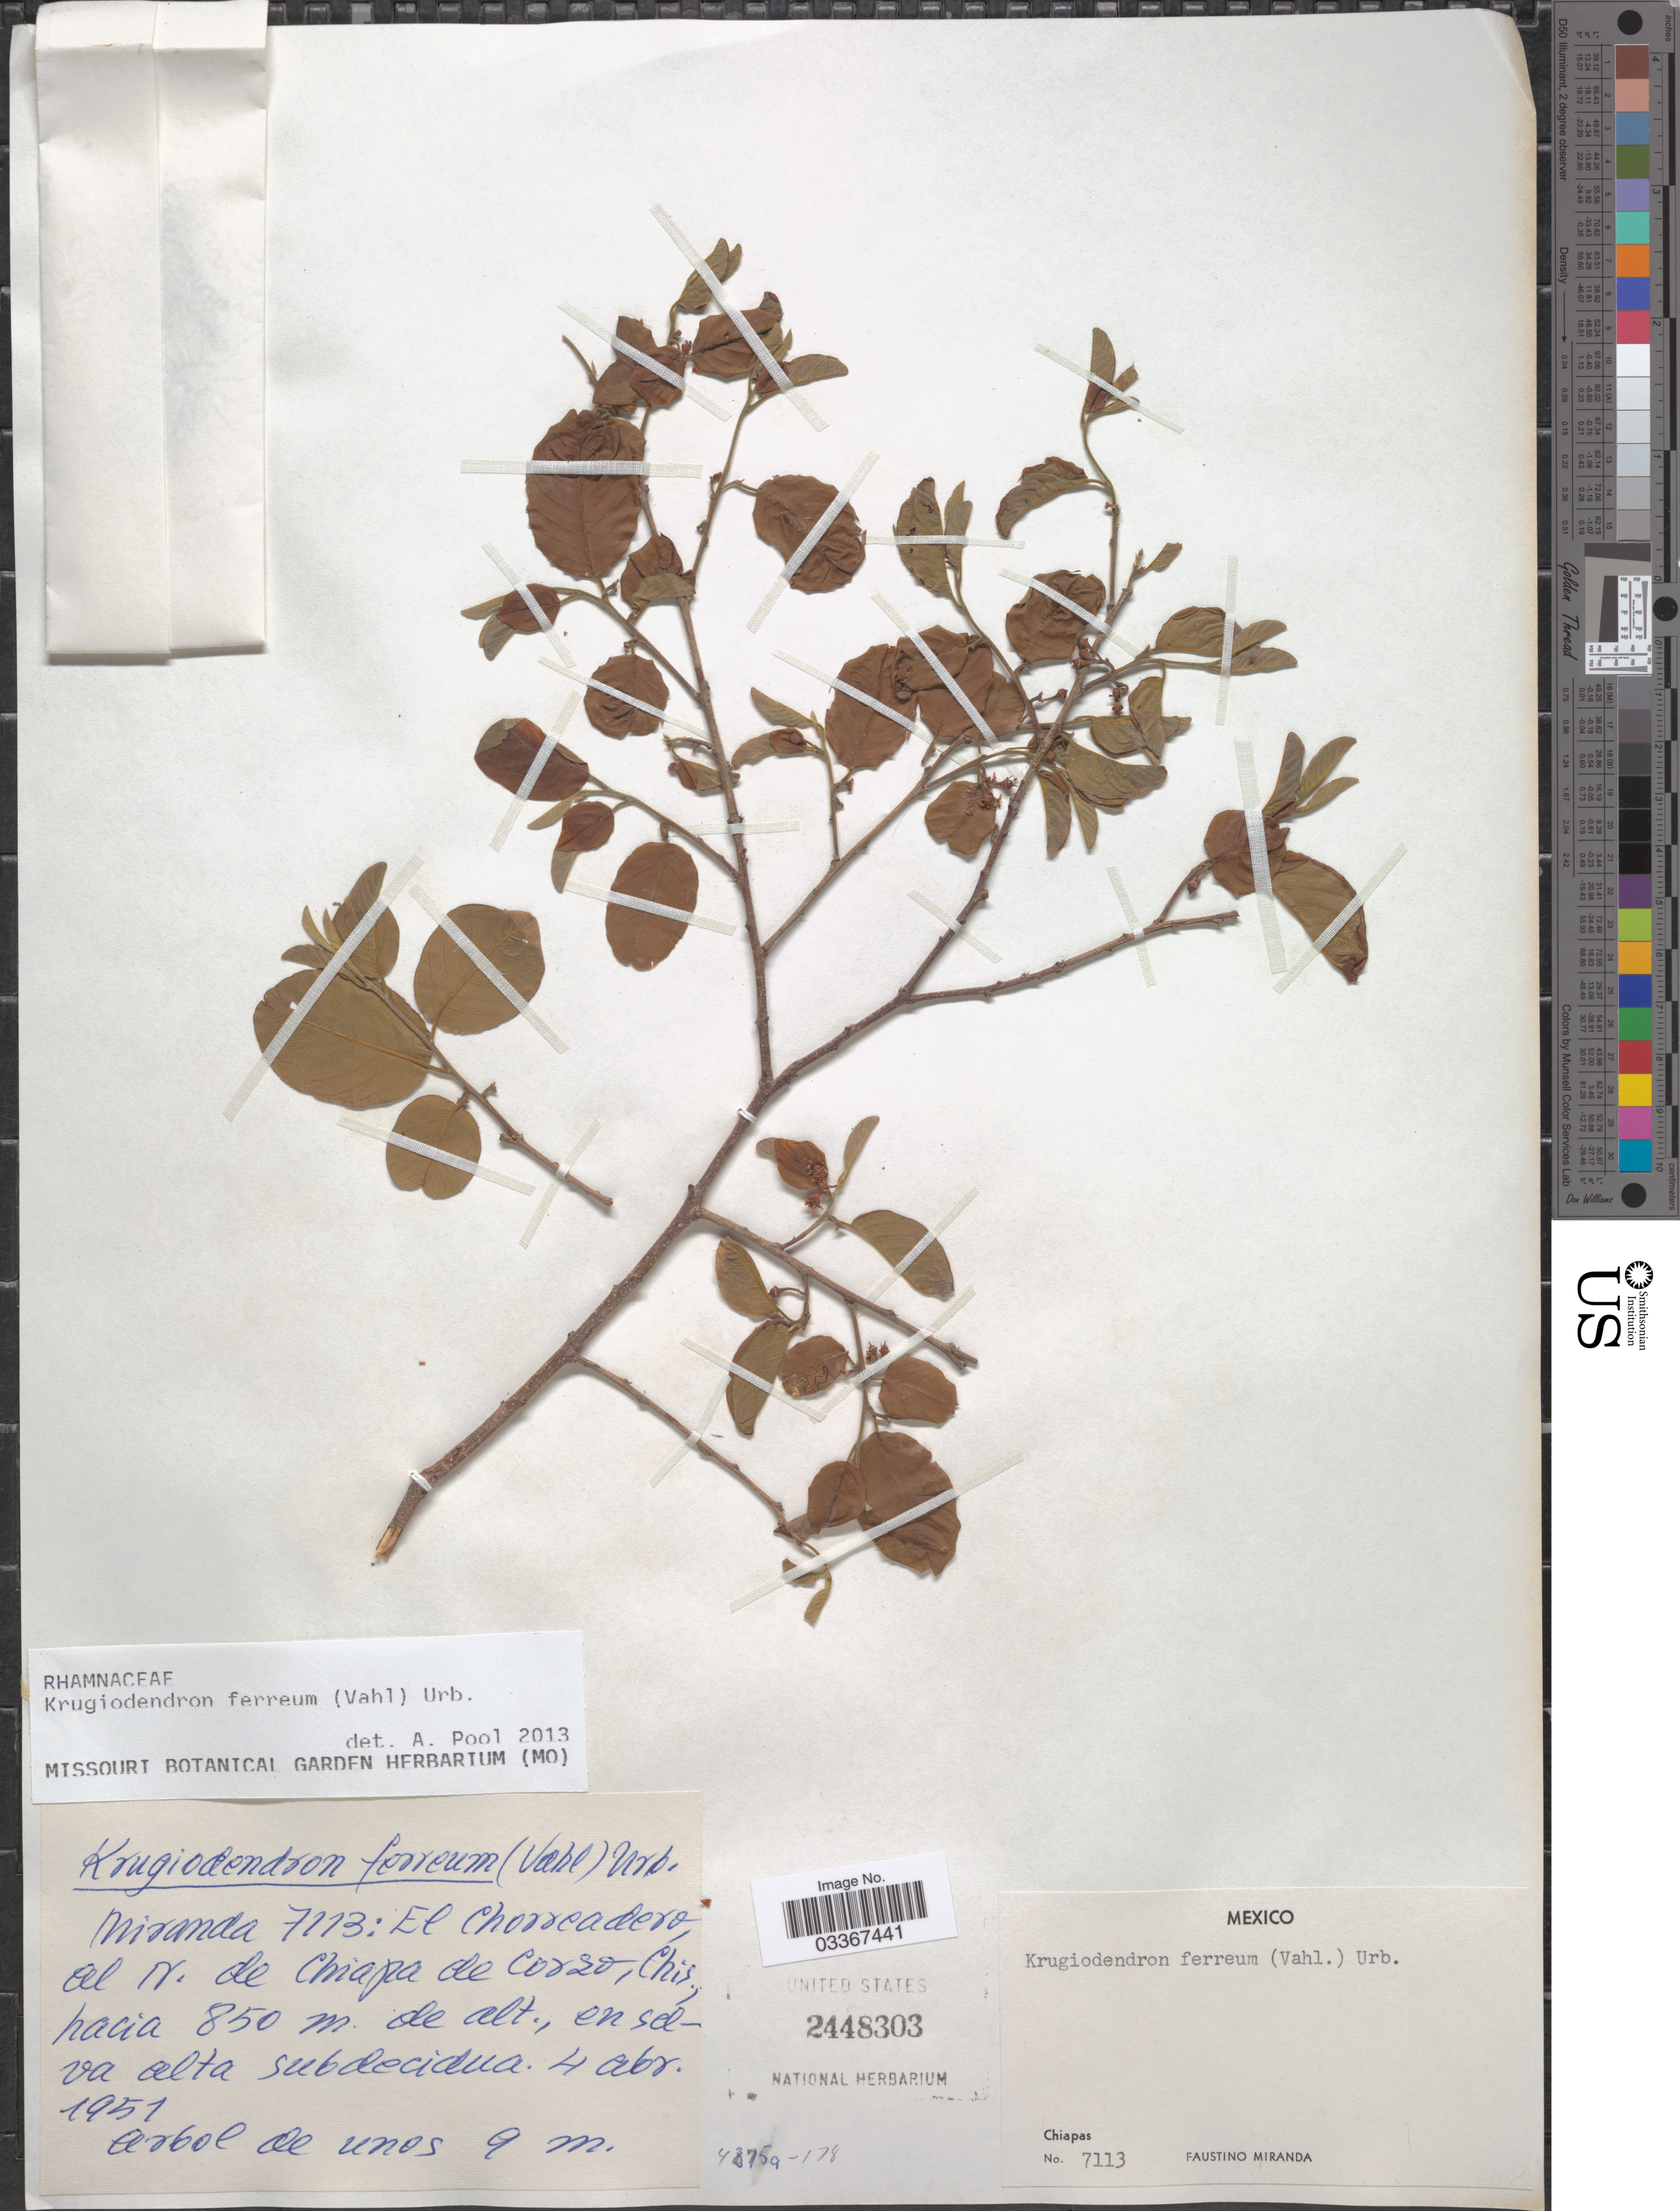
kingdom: Plantae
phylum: Tracheophyta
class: Magnoliopsida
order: Rosales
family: Rhamnaceae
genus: Krugiodendron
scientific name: Krugiodendron ferreum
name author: (Vahl) Urb.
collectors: F. Miranda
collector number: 7113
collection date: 1951-04-04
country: Mexico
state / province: Chiapas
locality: El Chorreadero, al N. de Chiapa de Corzo, Chis.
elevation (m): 850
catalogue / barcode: US 2448303